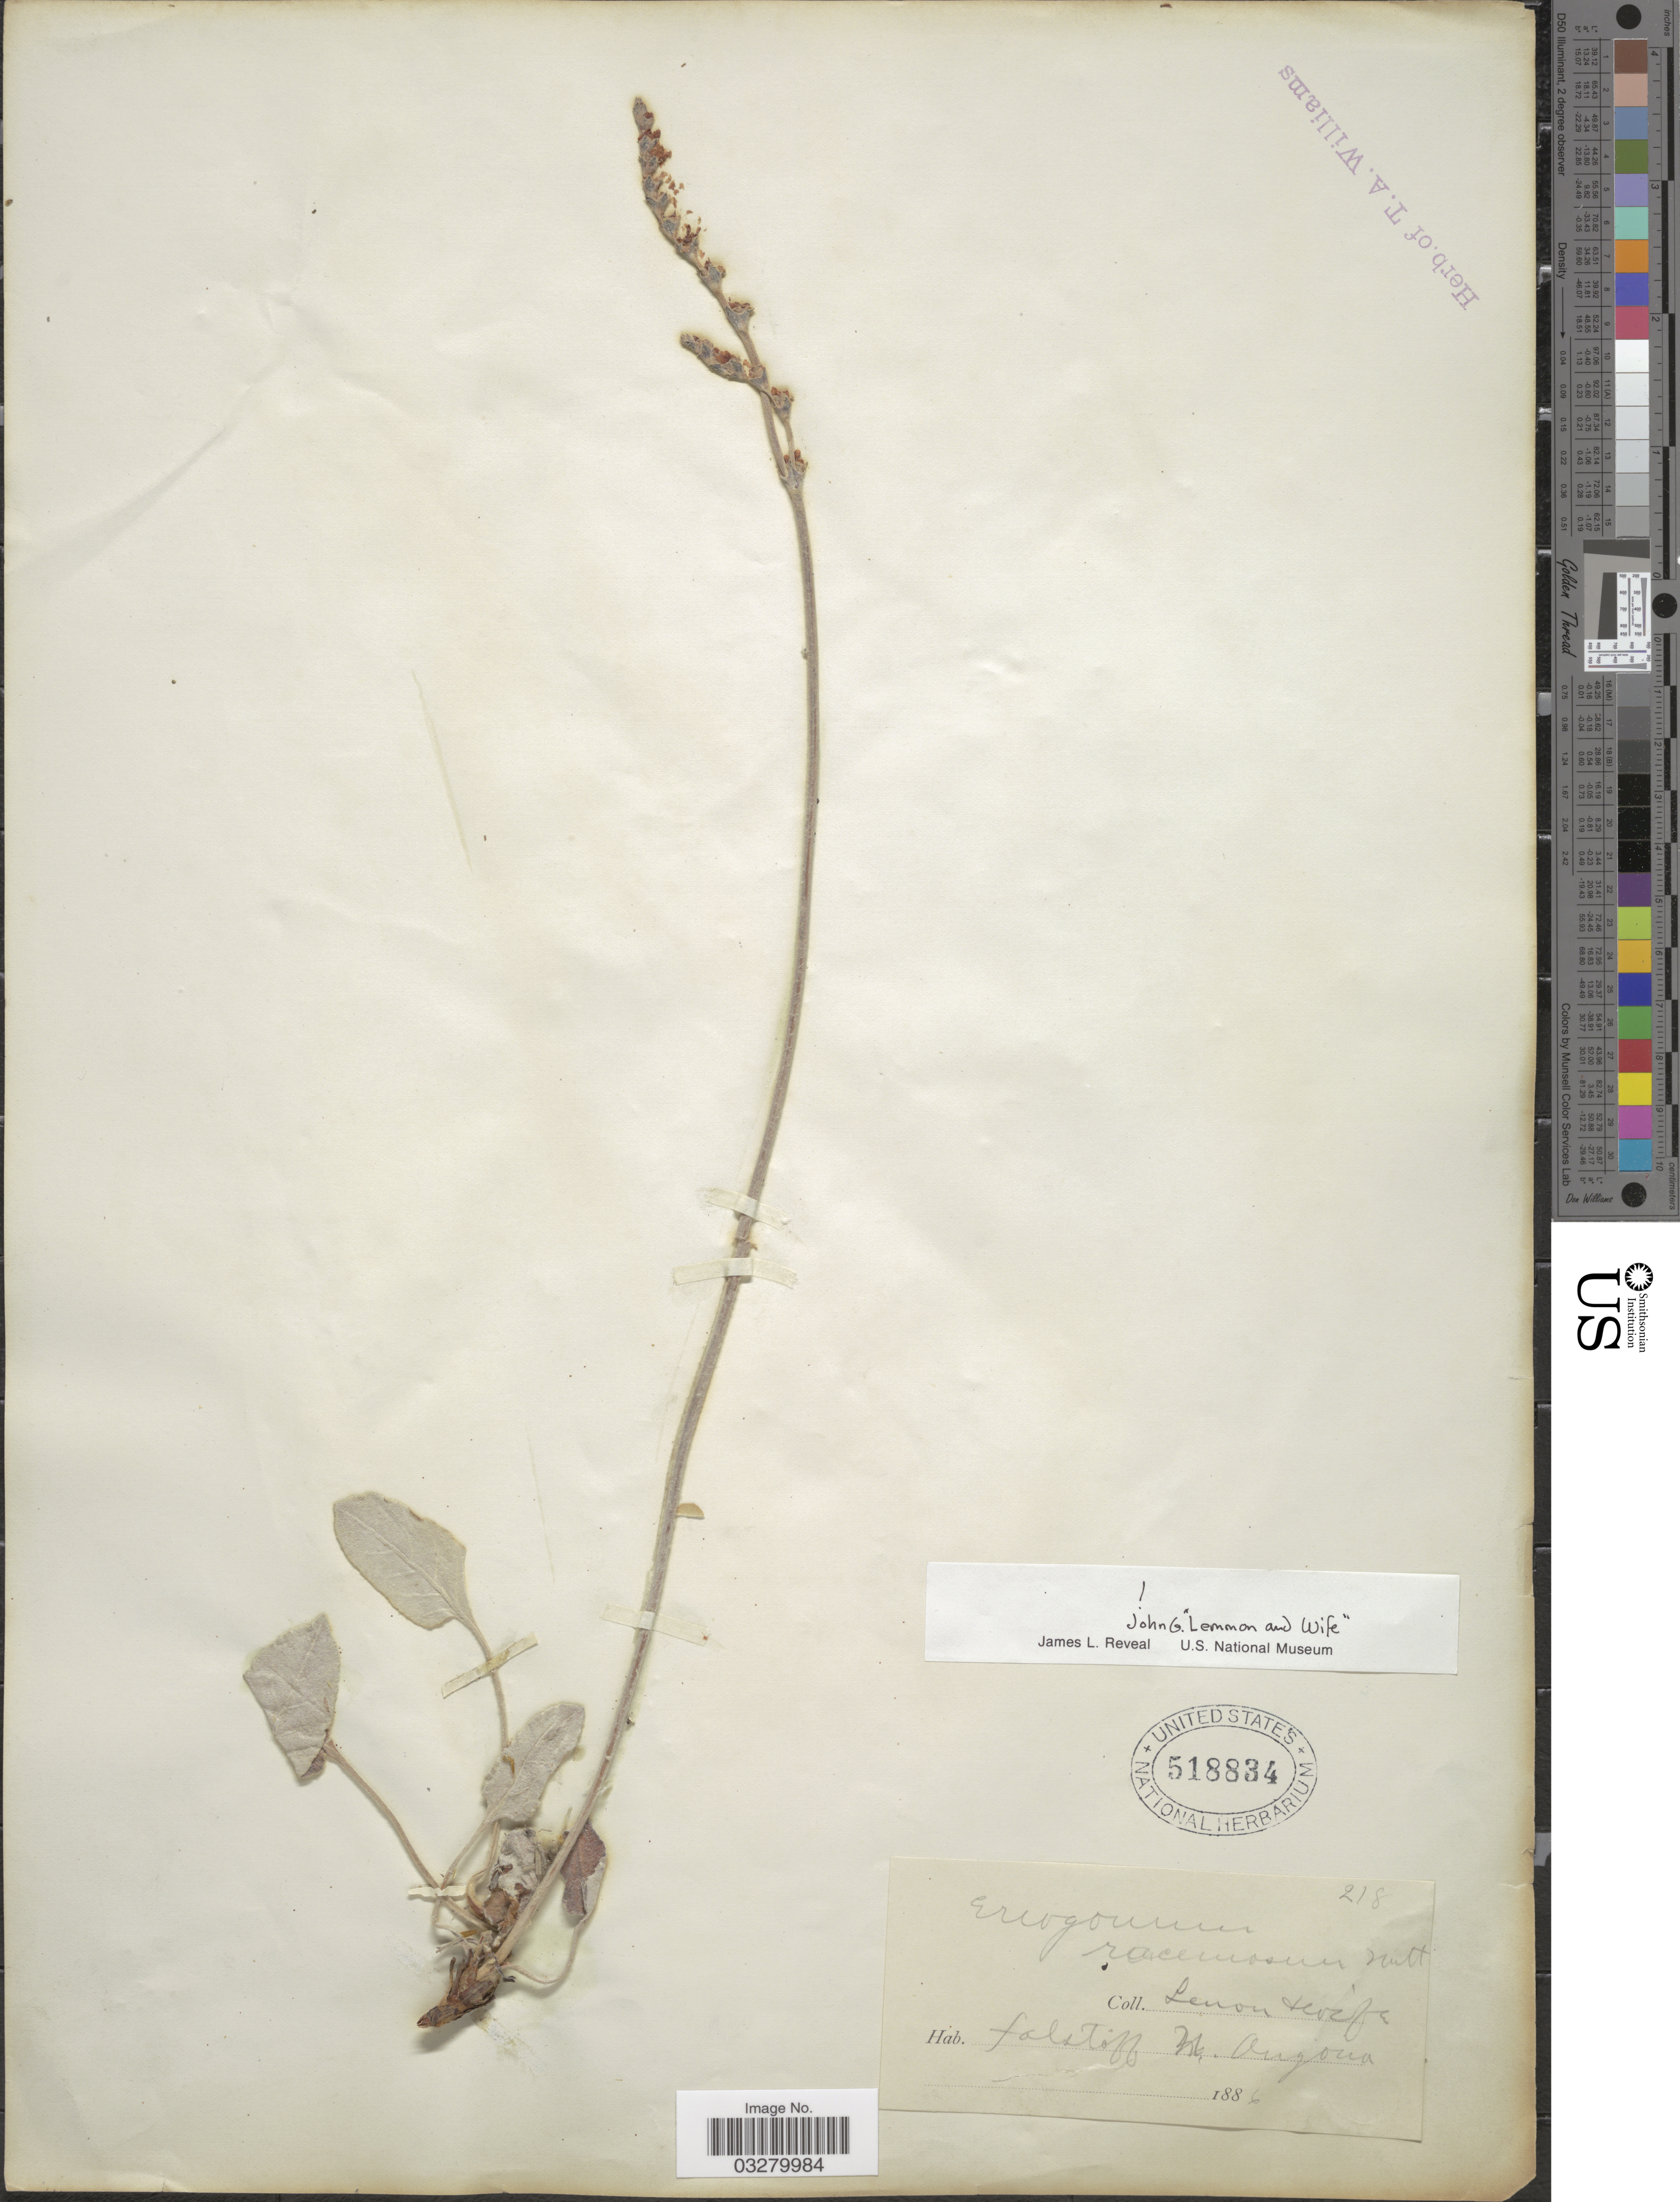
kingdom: Plantae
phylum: Tracheophyta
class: Magnoliopsida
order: Caryophyllales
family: Polygonaceae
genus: Eriogonum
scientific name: Eriogonum racemosum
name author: Nutt.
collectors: J. G. Lemmon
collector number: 218*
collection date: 1886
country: United States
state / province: Arizona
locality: Flagstaff Mt.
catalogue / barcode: US 518834